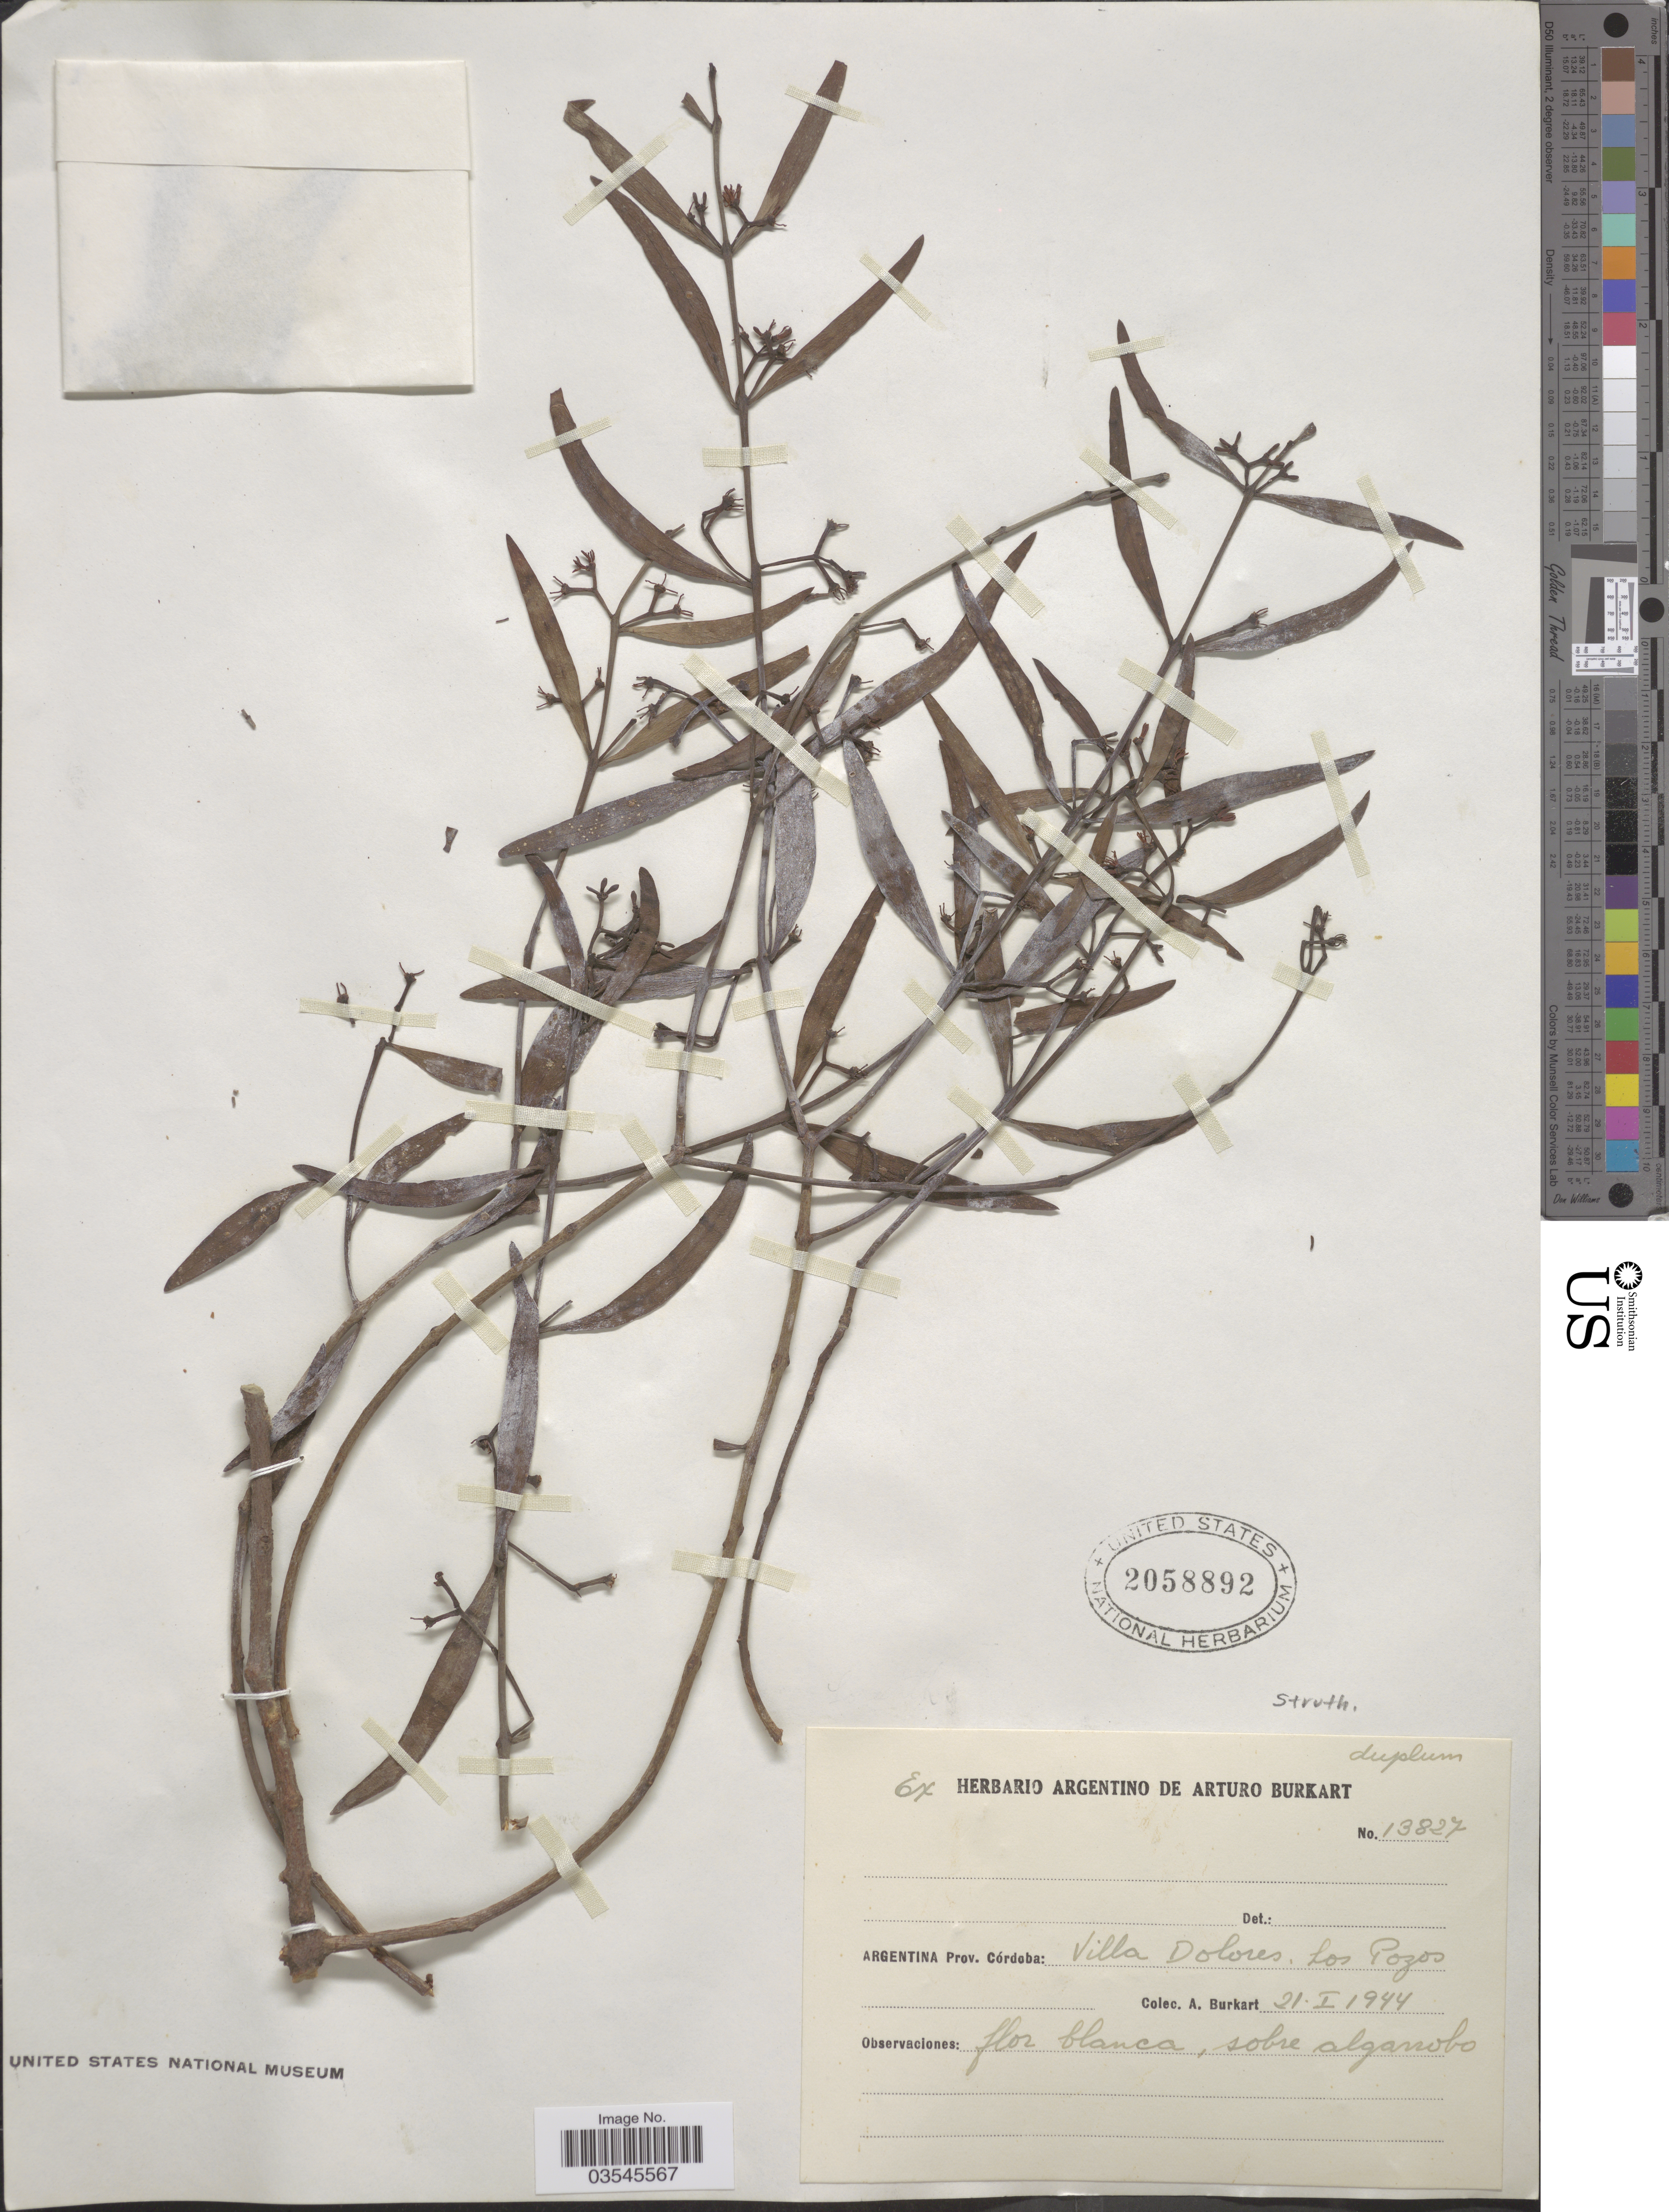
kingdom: Plantae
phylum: Tracheophyta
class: Magnoliopsida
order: Santalales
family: Loranthaceae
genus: Struthanthus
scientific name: Struthanthus sp.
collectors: A. E. Burkart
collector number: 13827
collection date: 1944-01-21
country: Argentina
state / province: Cordoba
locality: Villa Dolores, Los Pozos.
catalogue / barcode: US 2058892